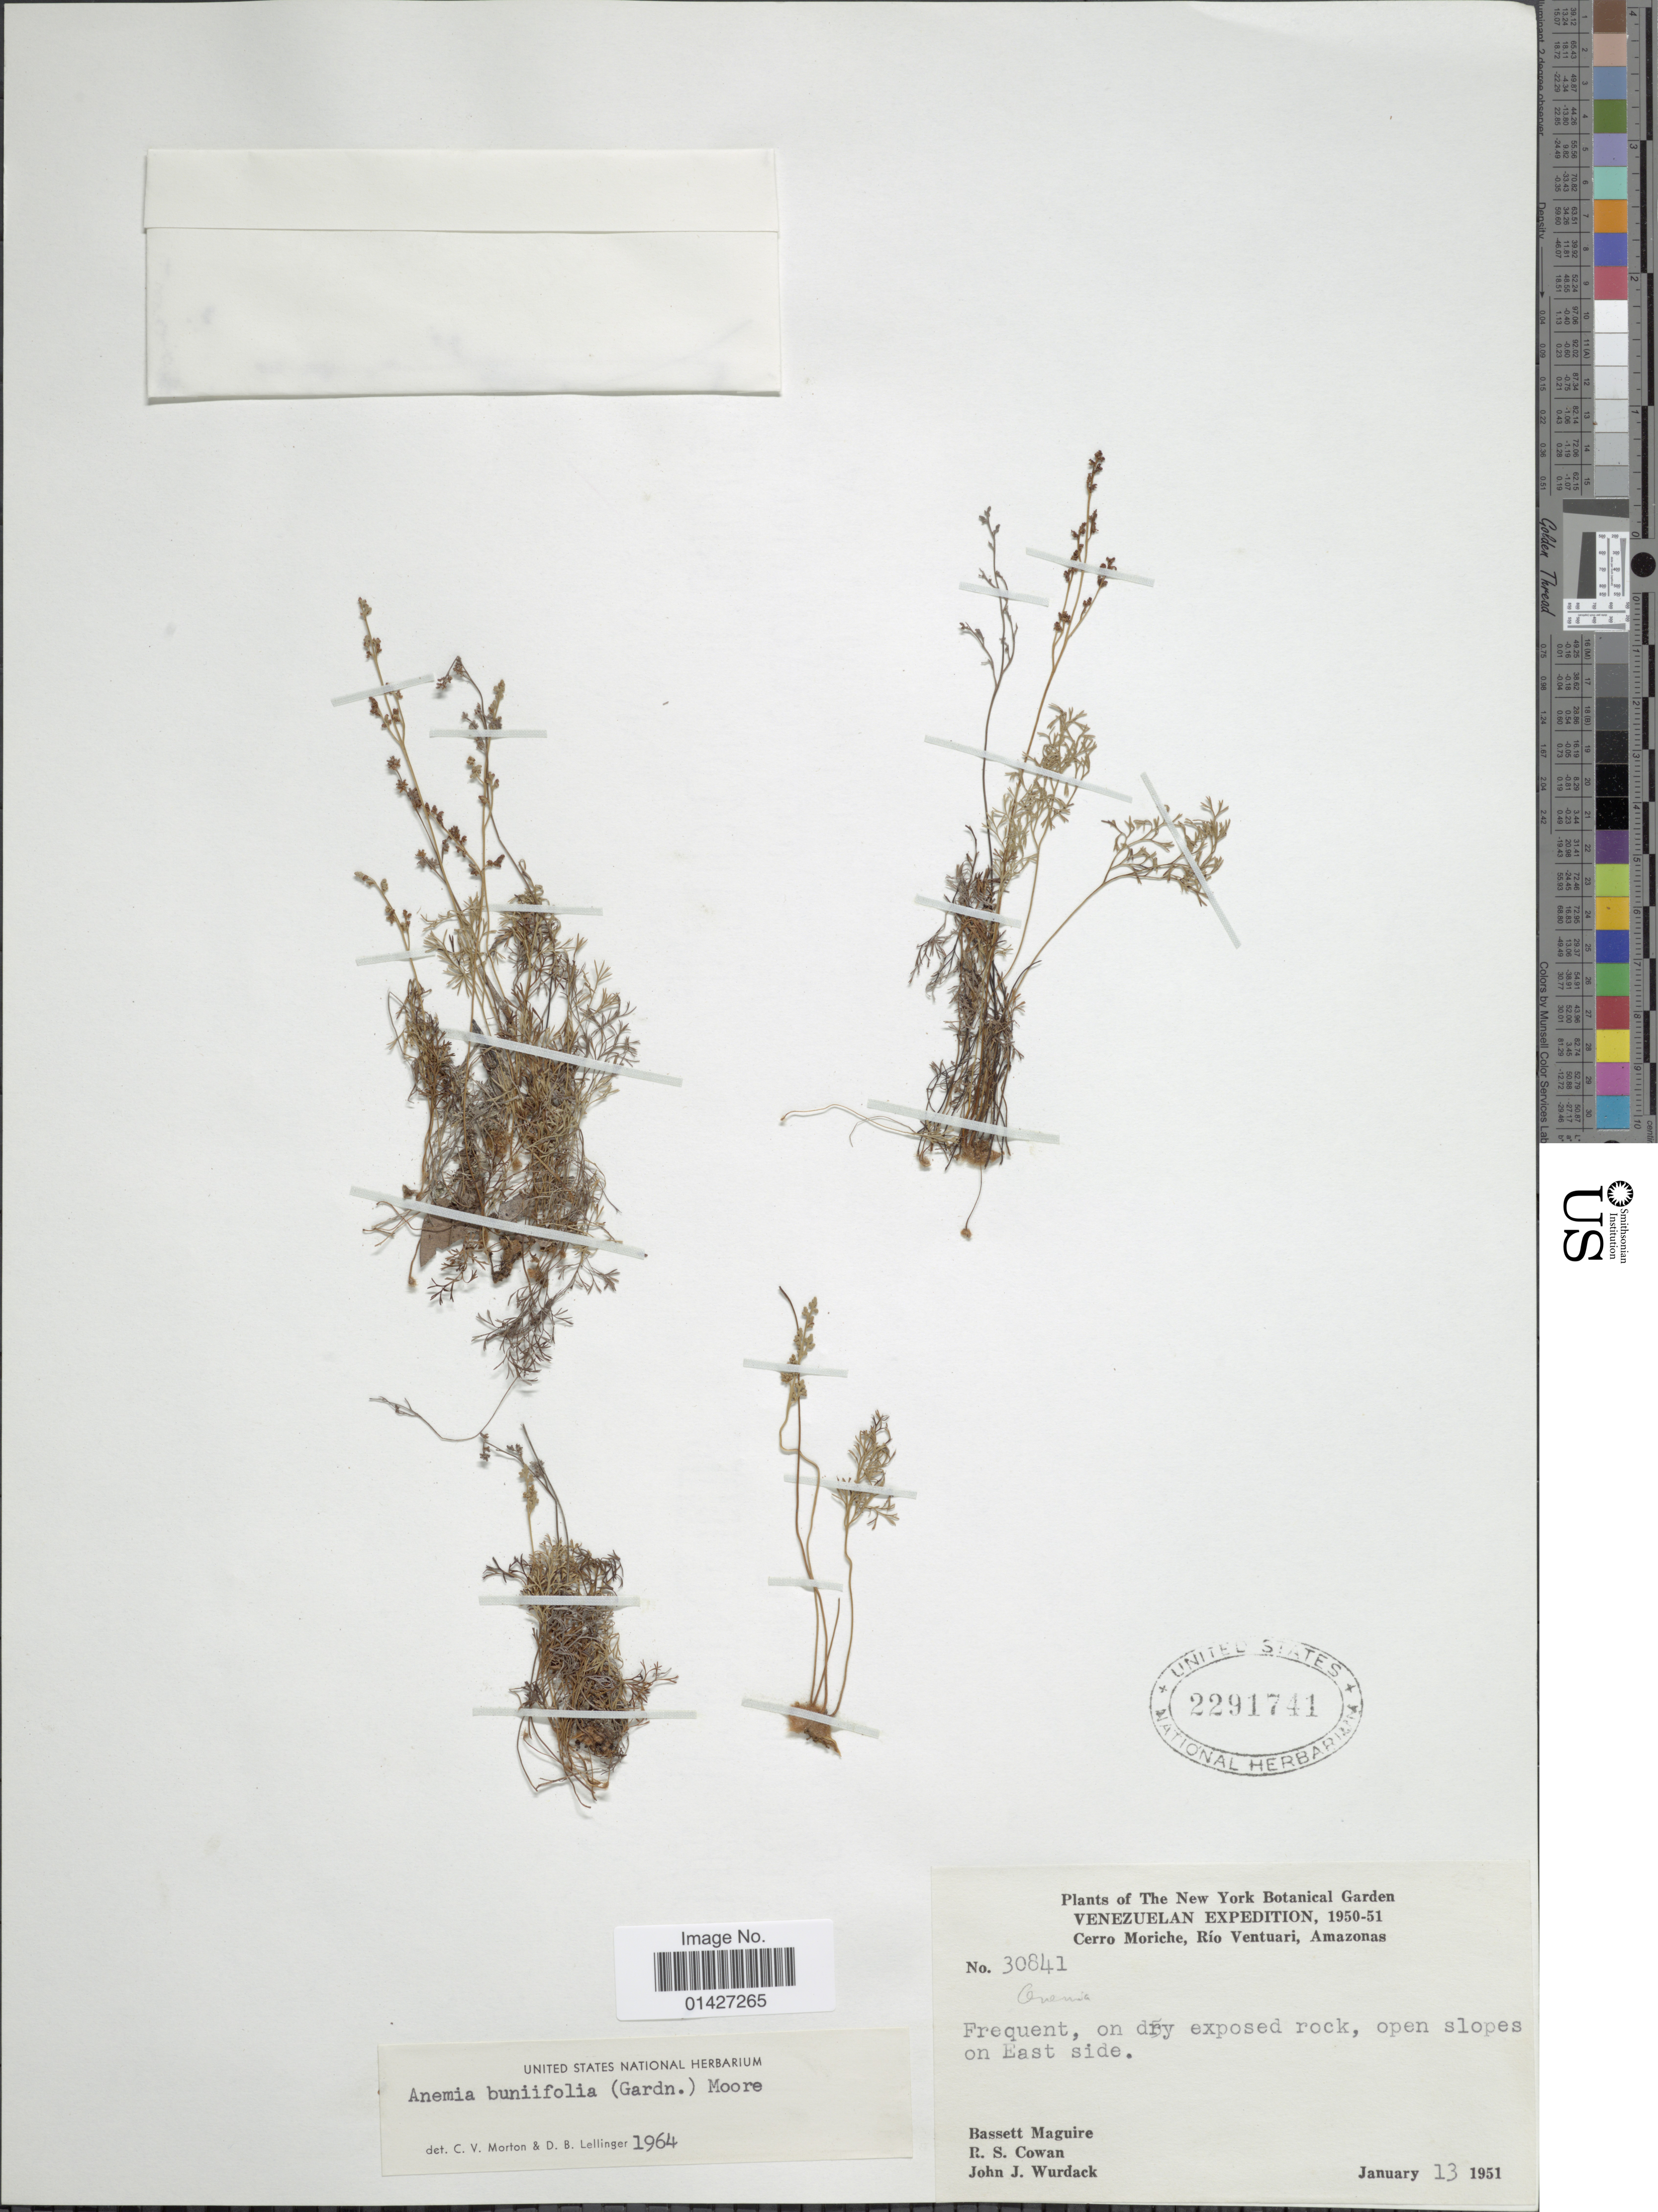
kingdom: Plantae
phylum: Tracheophyta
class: Polypodiopsida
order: Schizaeales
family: Anemiaceae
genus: Anemia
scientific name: Anemia buniifolia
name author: (T. Moore) Gardner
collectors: B. Maguire, R. S. Cowan & J. J. Wurdack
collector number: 30841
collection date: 1951-01-13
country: Venezuela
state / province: Amazonas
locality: Cerro Moriche, Río Ventuari, Amazonas. Frequent, on dry exposed rock, open slopes on East side.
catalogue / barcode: US 2291741